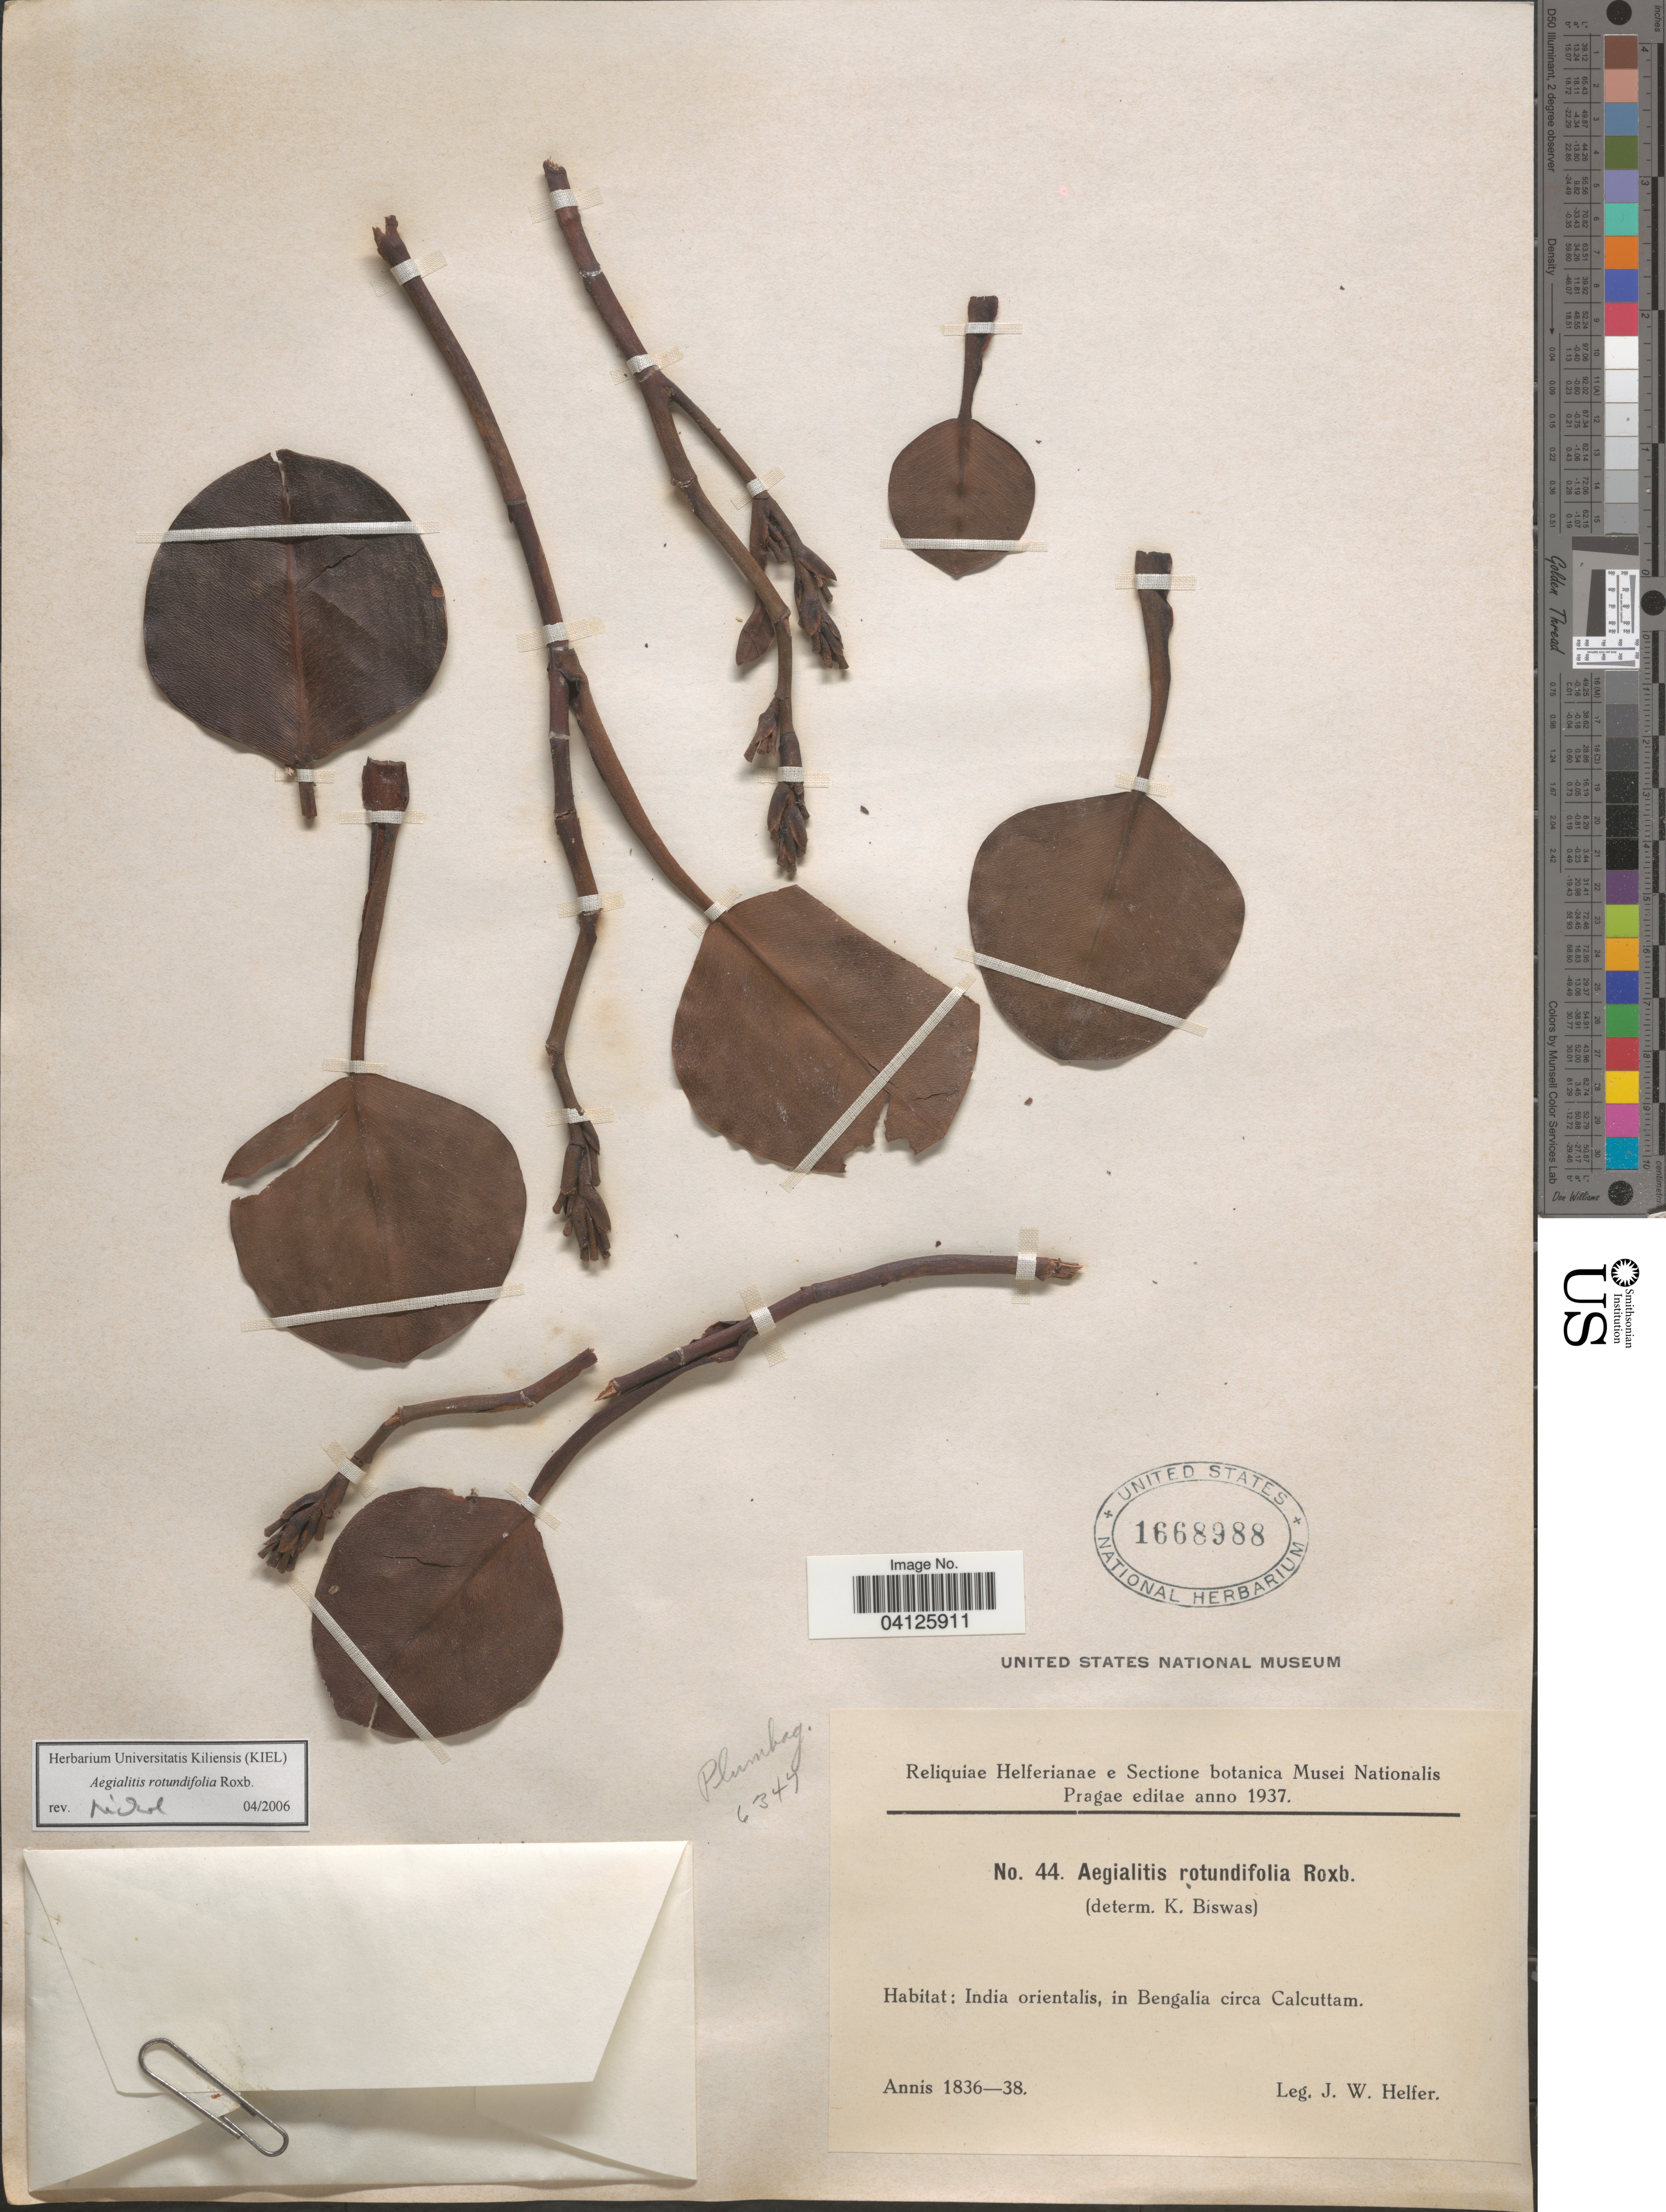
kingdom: Plantae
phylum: Tracheophyta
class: Magnoliopsida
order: Caryophyllales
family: Plumbaginaceae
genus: Aegialitis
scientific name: Aegialitis rotundifolia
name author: Roxb.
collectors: J. W. Helfer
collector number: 44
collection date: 1836/1838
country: India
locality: India orientalis, in Bengalia circa Calcuttam.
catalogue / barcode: US 1668988